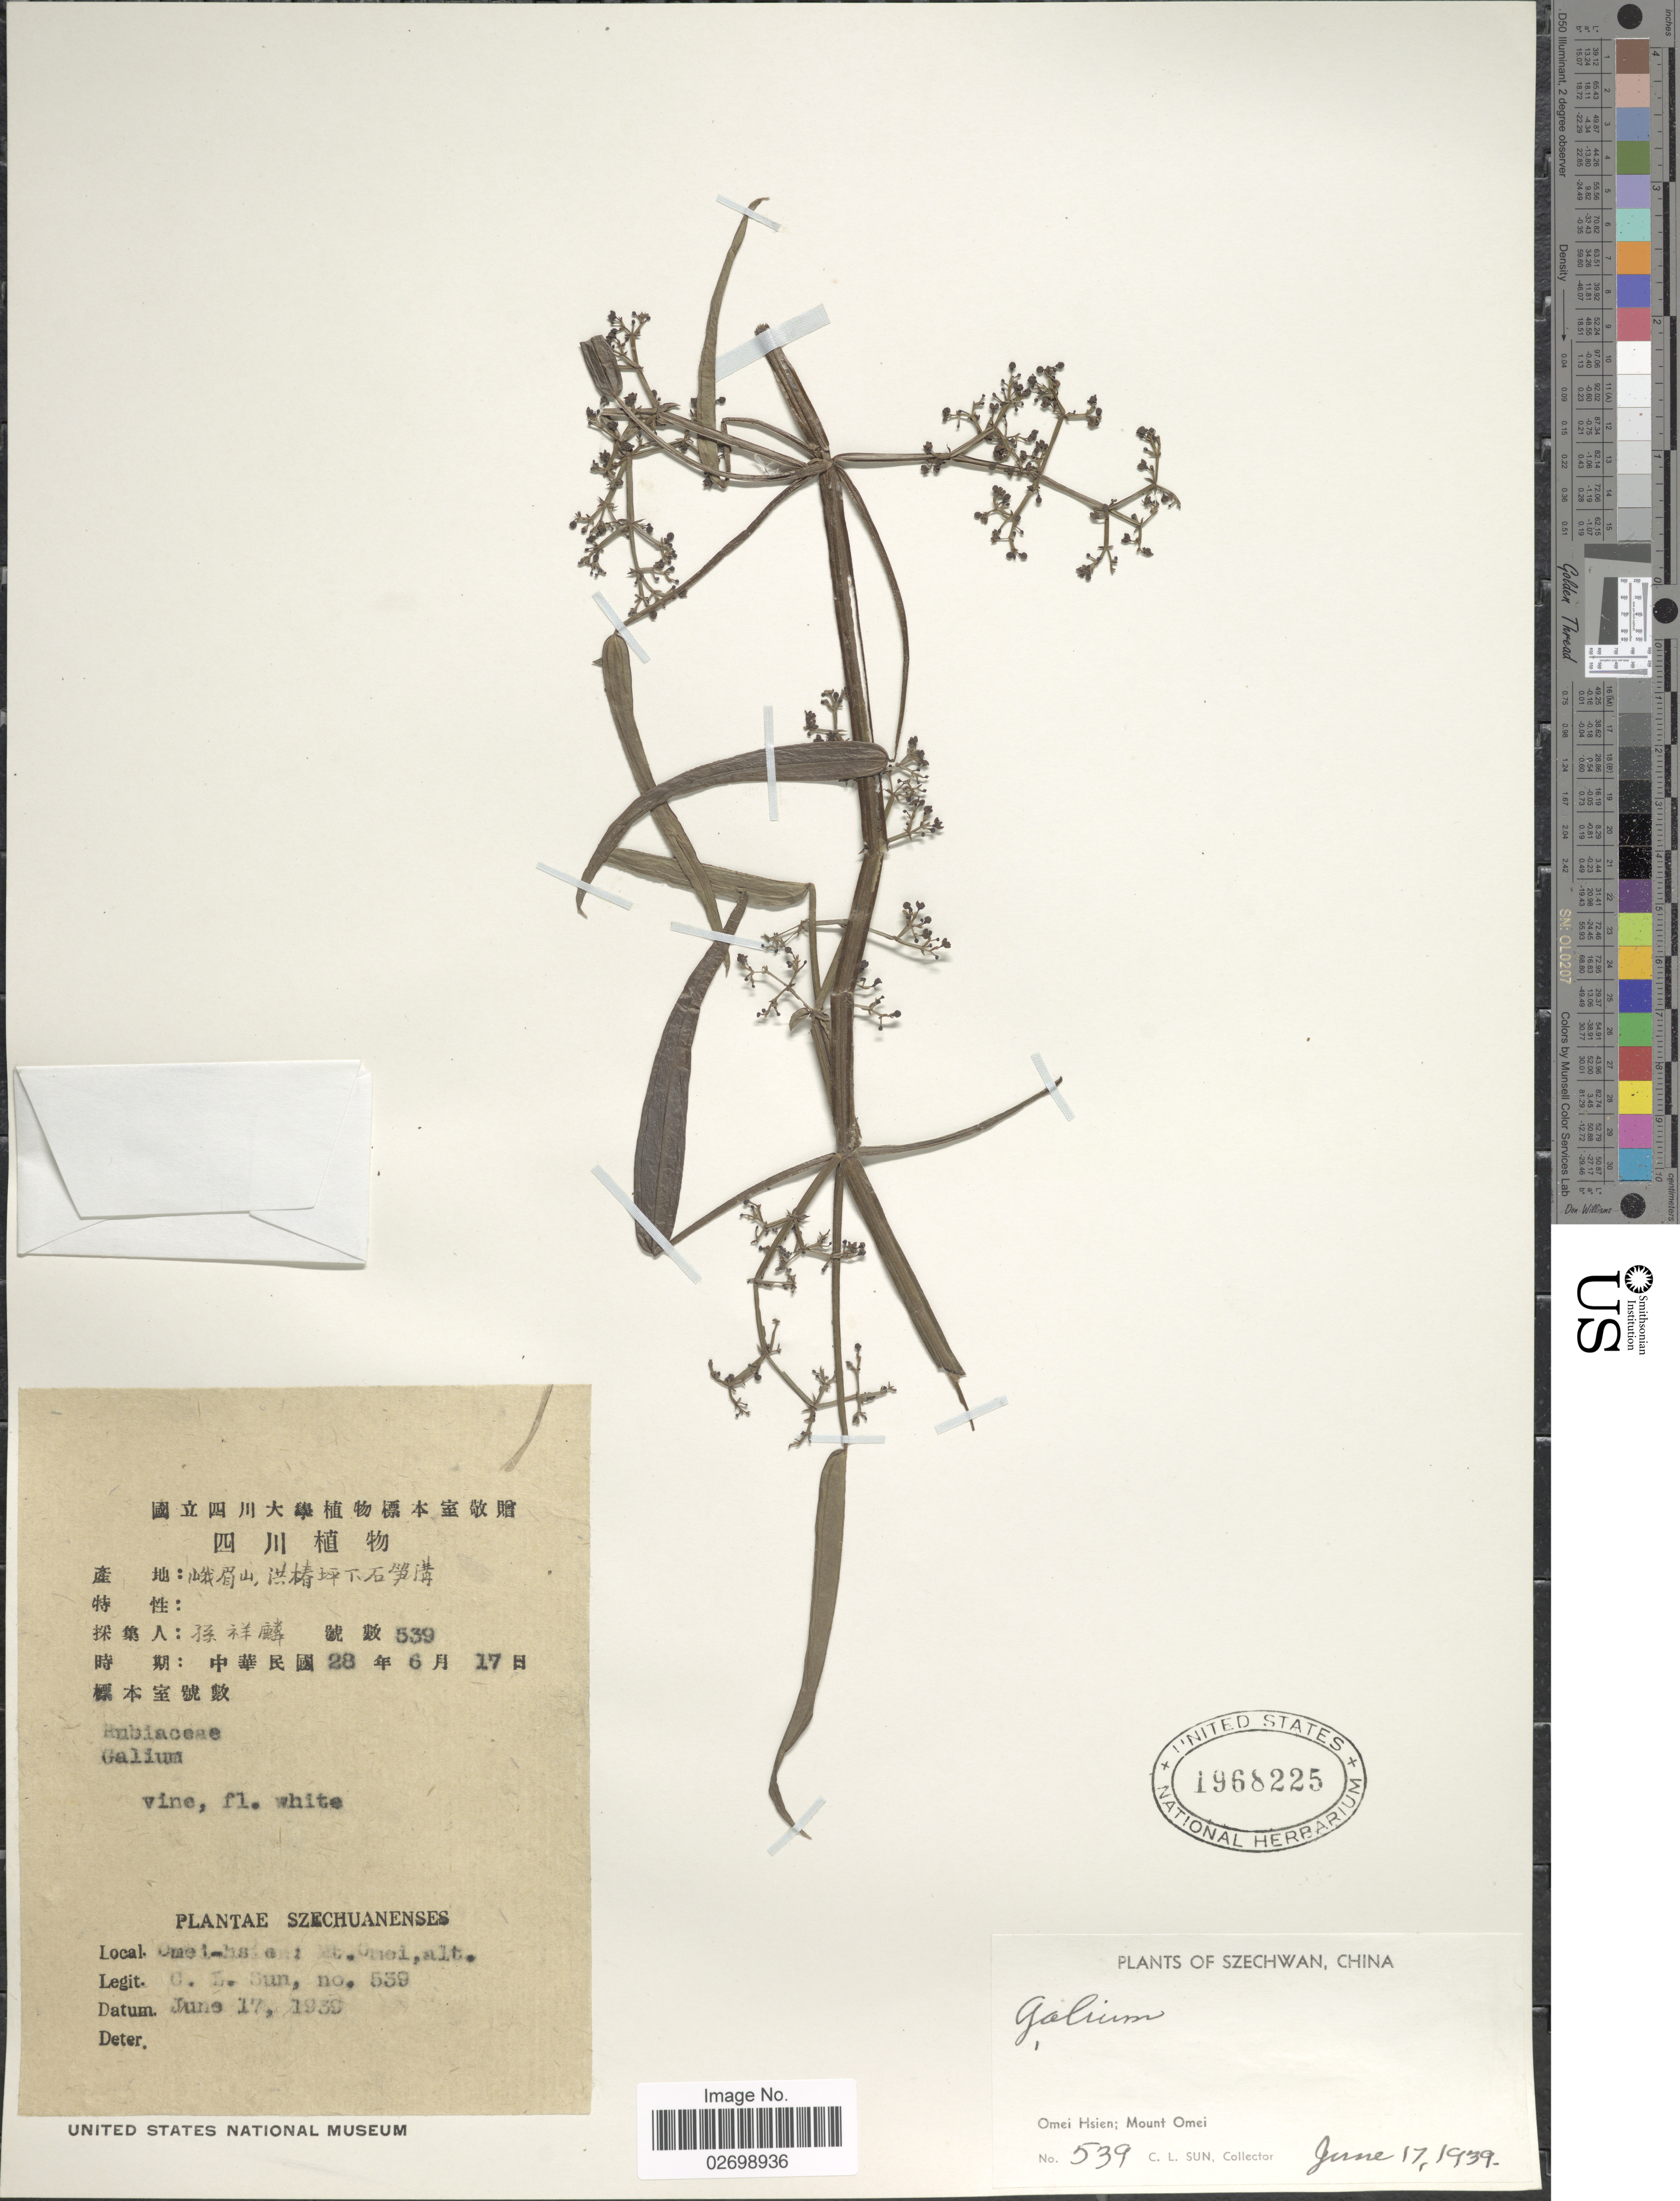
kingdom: Plantae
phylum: Tracheophyta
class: Magnoliopsida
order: Gentianales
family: Rubiaceae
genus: Galium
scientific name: Galium sp.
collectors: C. Sun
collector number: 539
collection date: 1939-06-17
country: China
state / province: Sichuan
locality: Szechwan. Omei Hsien: Mount Omei.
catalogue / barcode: US 1968225